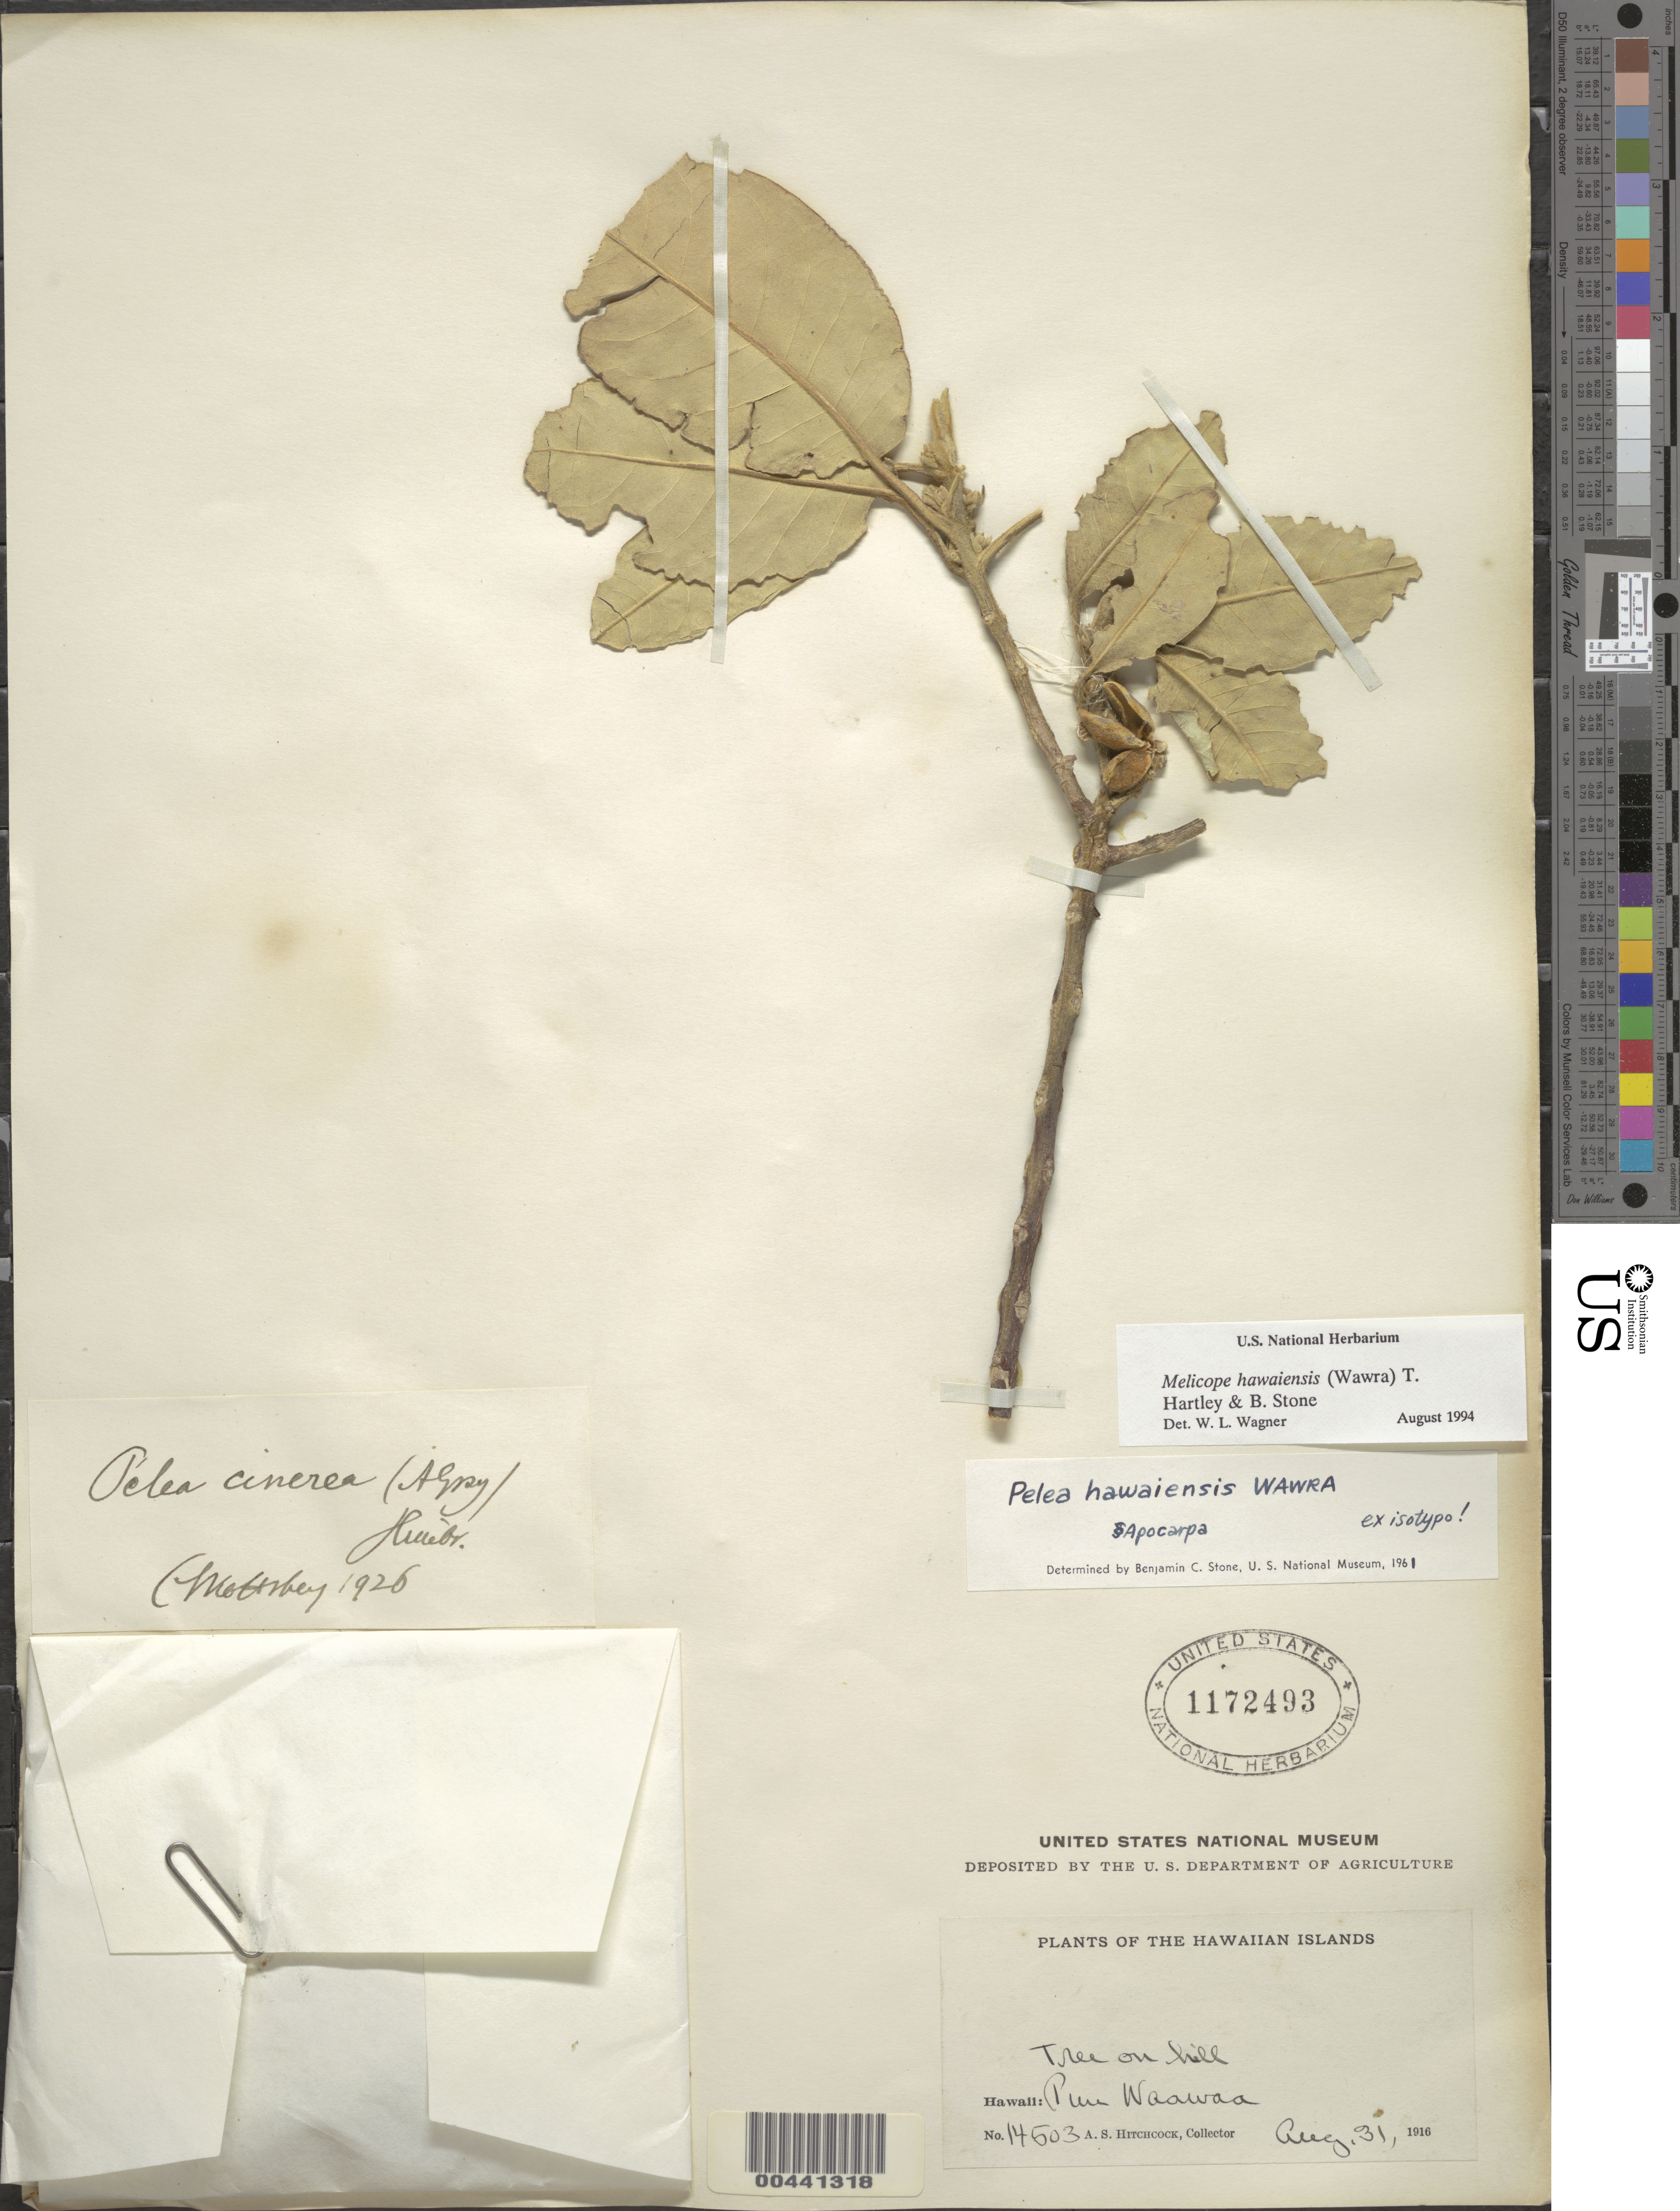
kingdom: Plantae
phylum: Tracheophyta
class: Magnoliopsida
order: Sapindales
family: Rutaceae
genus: Melicope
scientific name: Melicope hawaiensis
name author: (Wawra) T.G. Hartley & B.C. Stone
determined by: Wagner, W. L., (BOT), Smithsonian Institution - National Museum of Natural History (UNITED STATES)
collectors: A. S. Hitchcock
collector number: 14503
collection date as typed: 31 Aug 1916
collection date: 1916-08-31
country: United States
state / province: Hawaii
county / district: Hawaii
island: Hawaii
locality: Puu Waawaa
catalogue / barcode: US 1172493